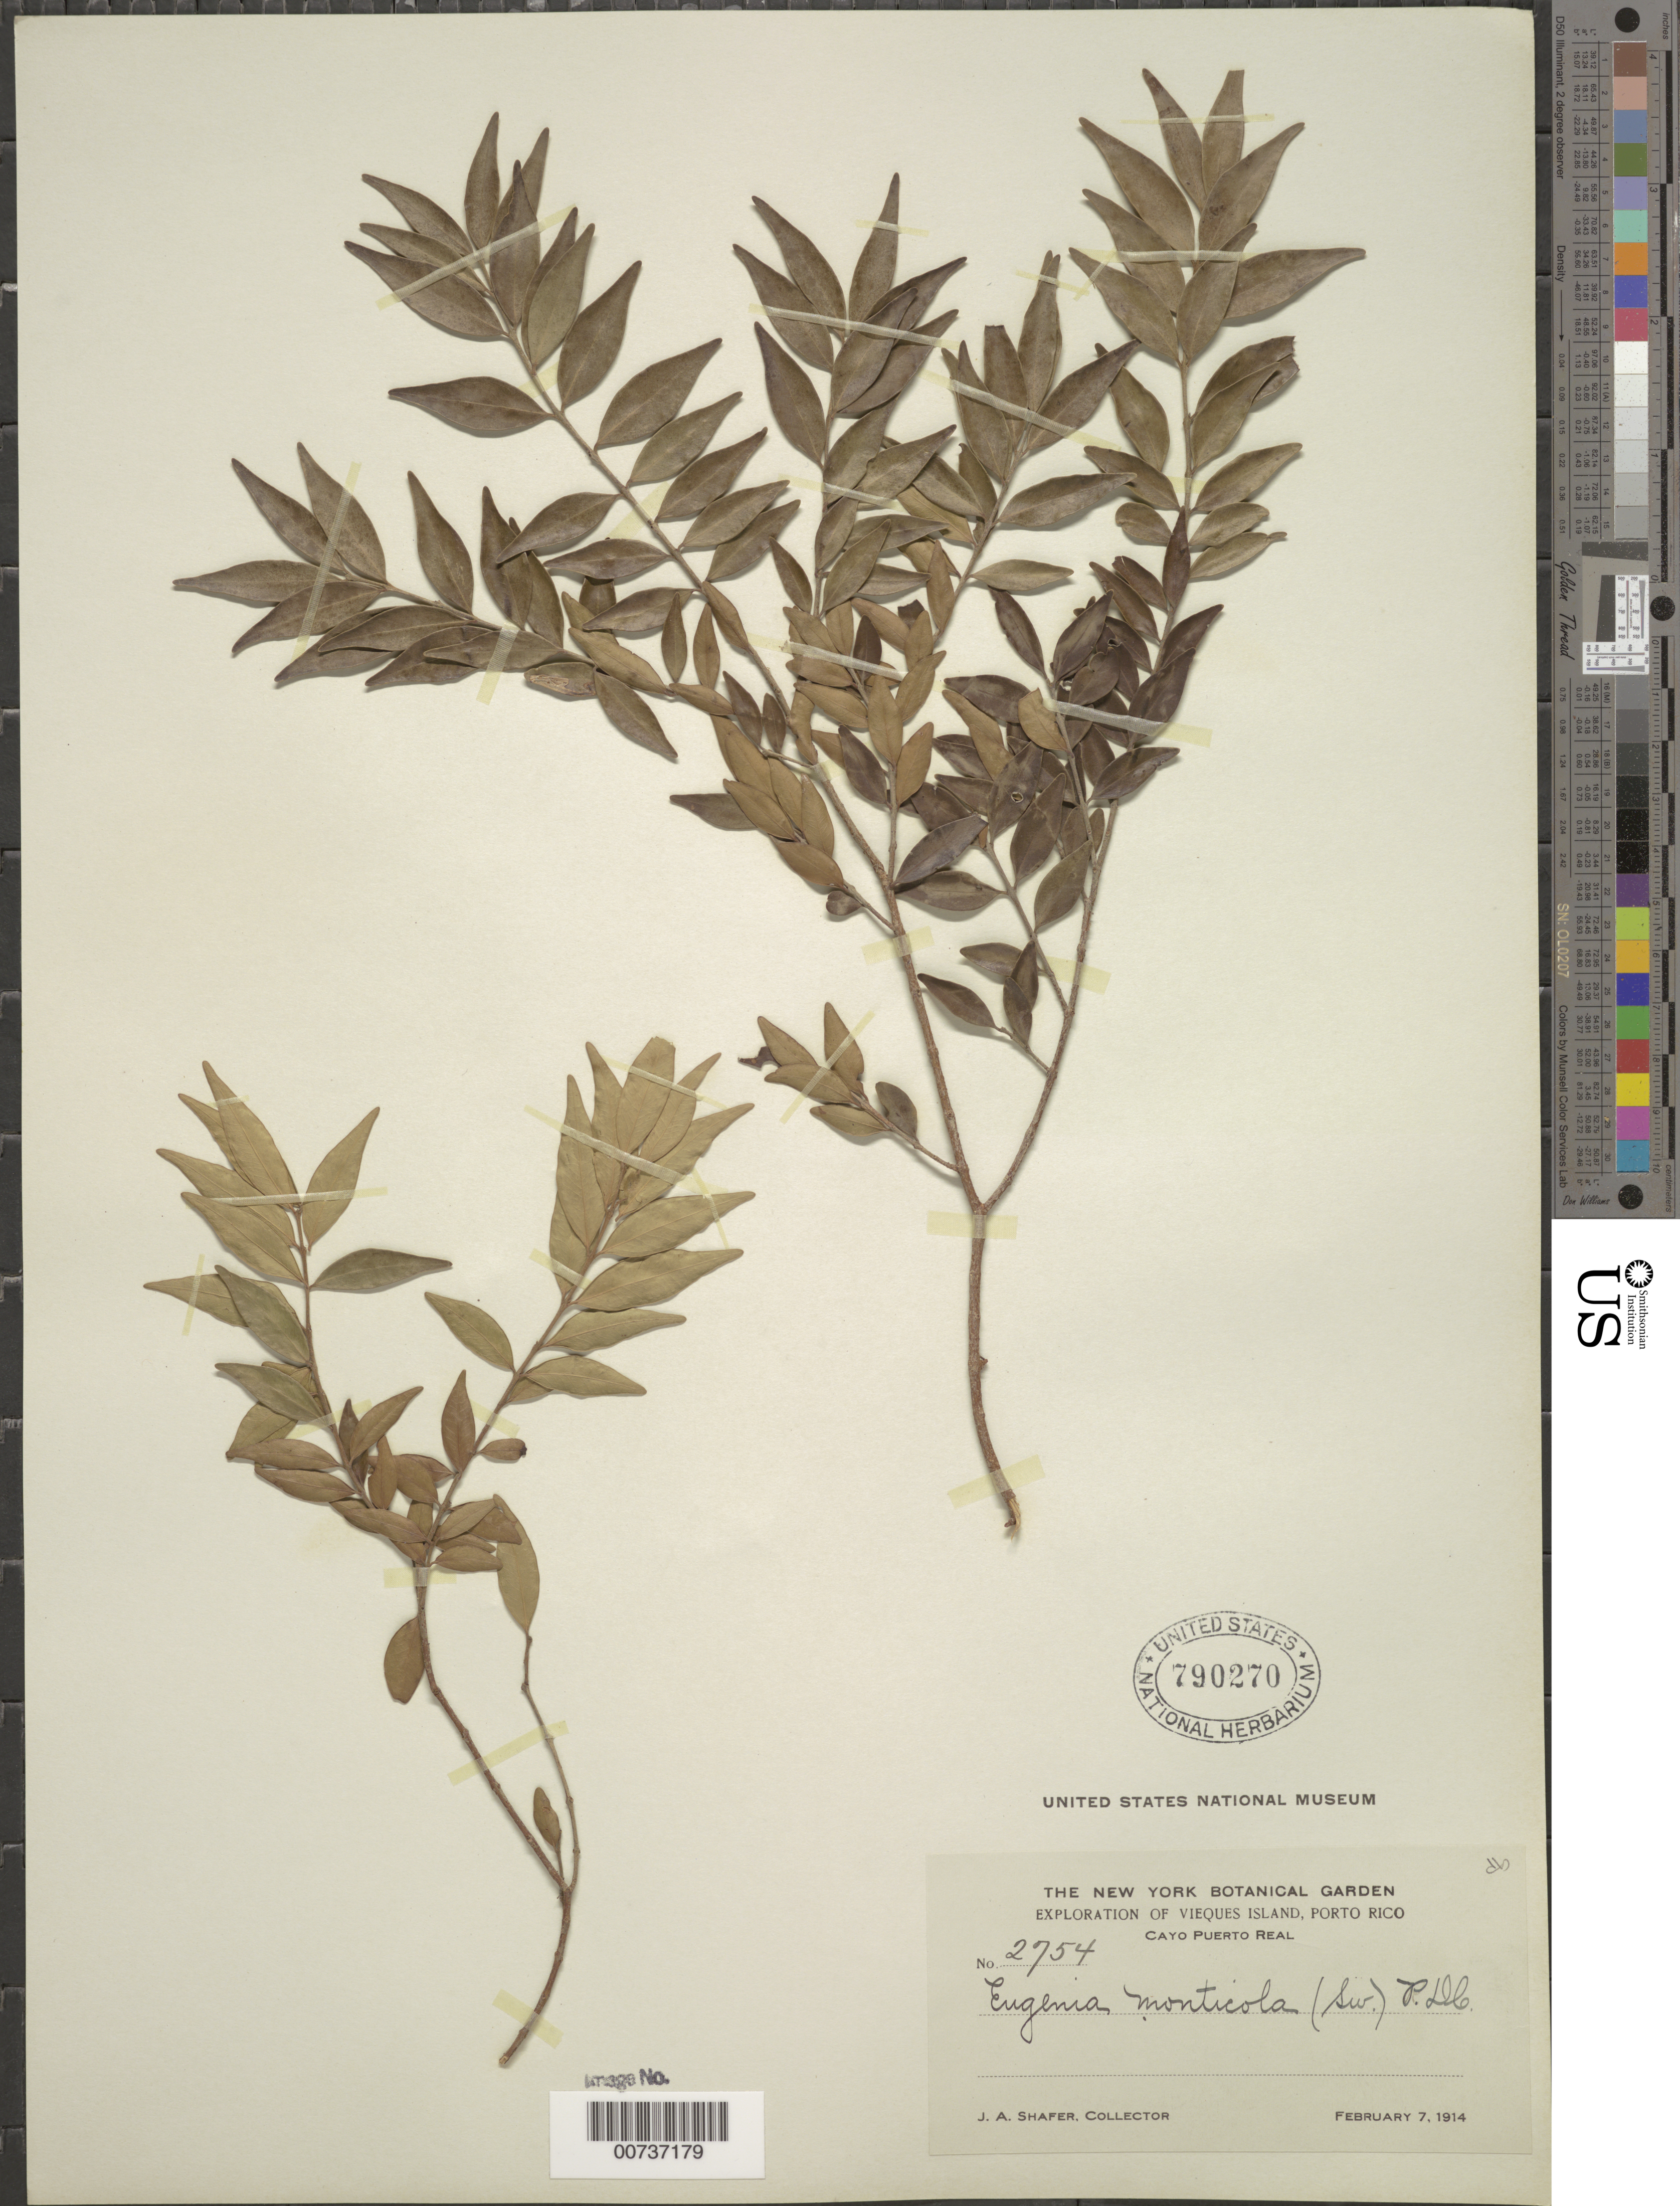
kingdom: Plantae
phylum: Tracheophyta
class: Magnoliopsida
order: Myrtales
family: Myrtaceae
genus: Eugenia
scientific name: Eugenia monticola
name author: (Sw.) DC.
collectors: J. A. Shafer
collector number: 2754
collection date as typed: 07 Feb 1914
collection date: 1914-02-07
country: Puerto Rico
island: Vieques I.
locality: Cayo Puerto Real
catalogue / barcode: US 790270